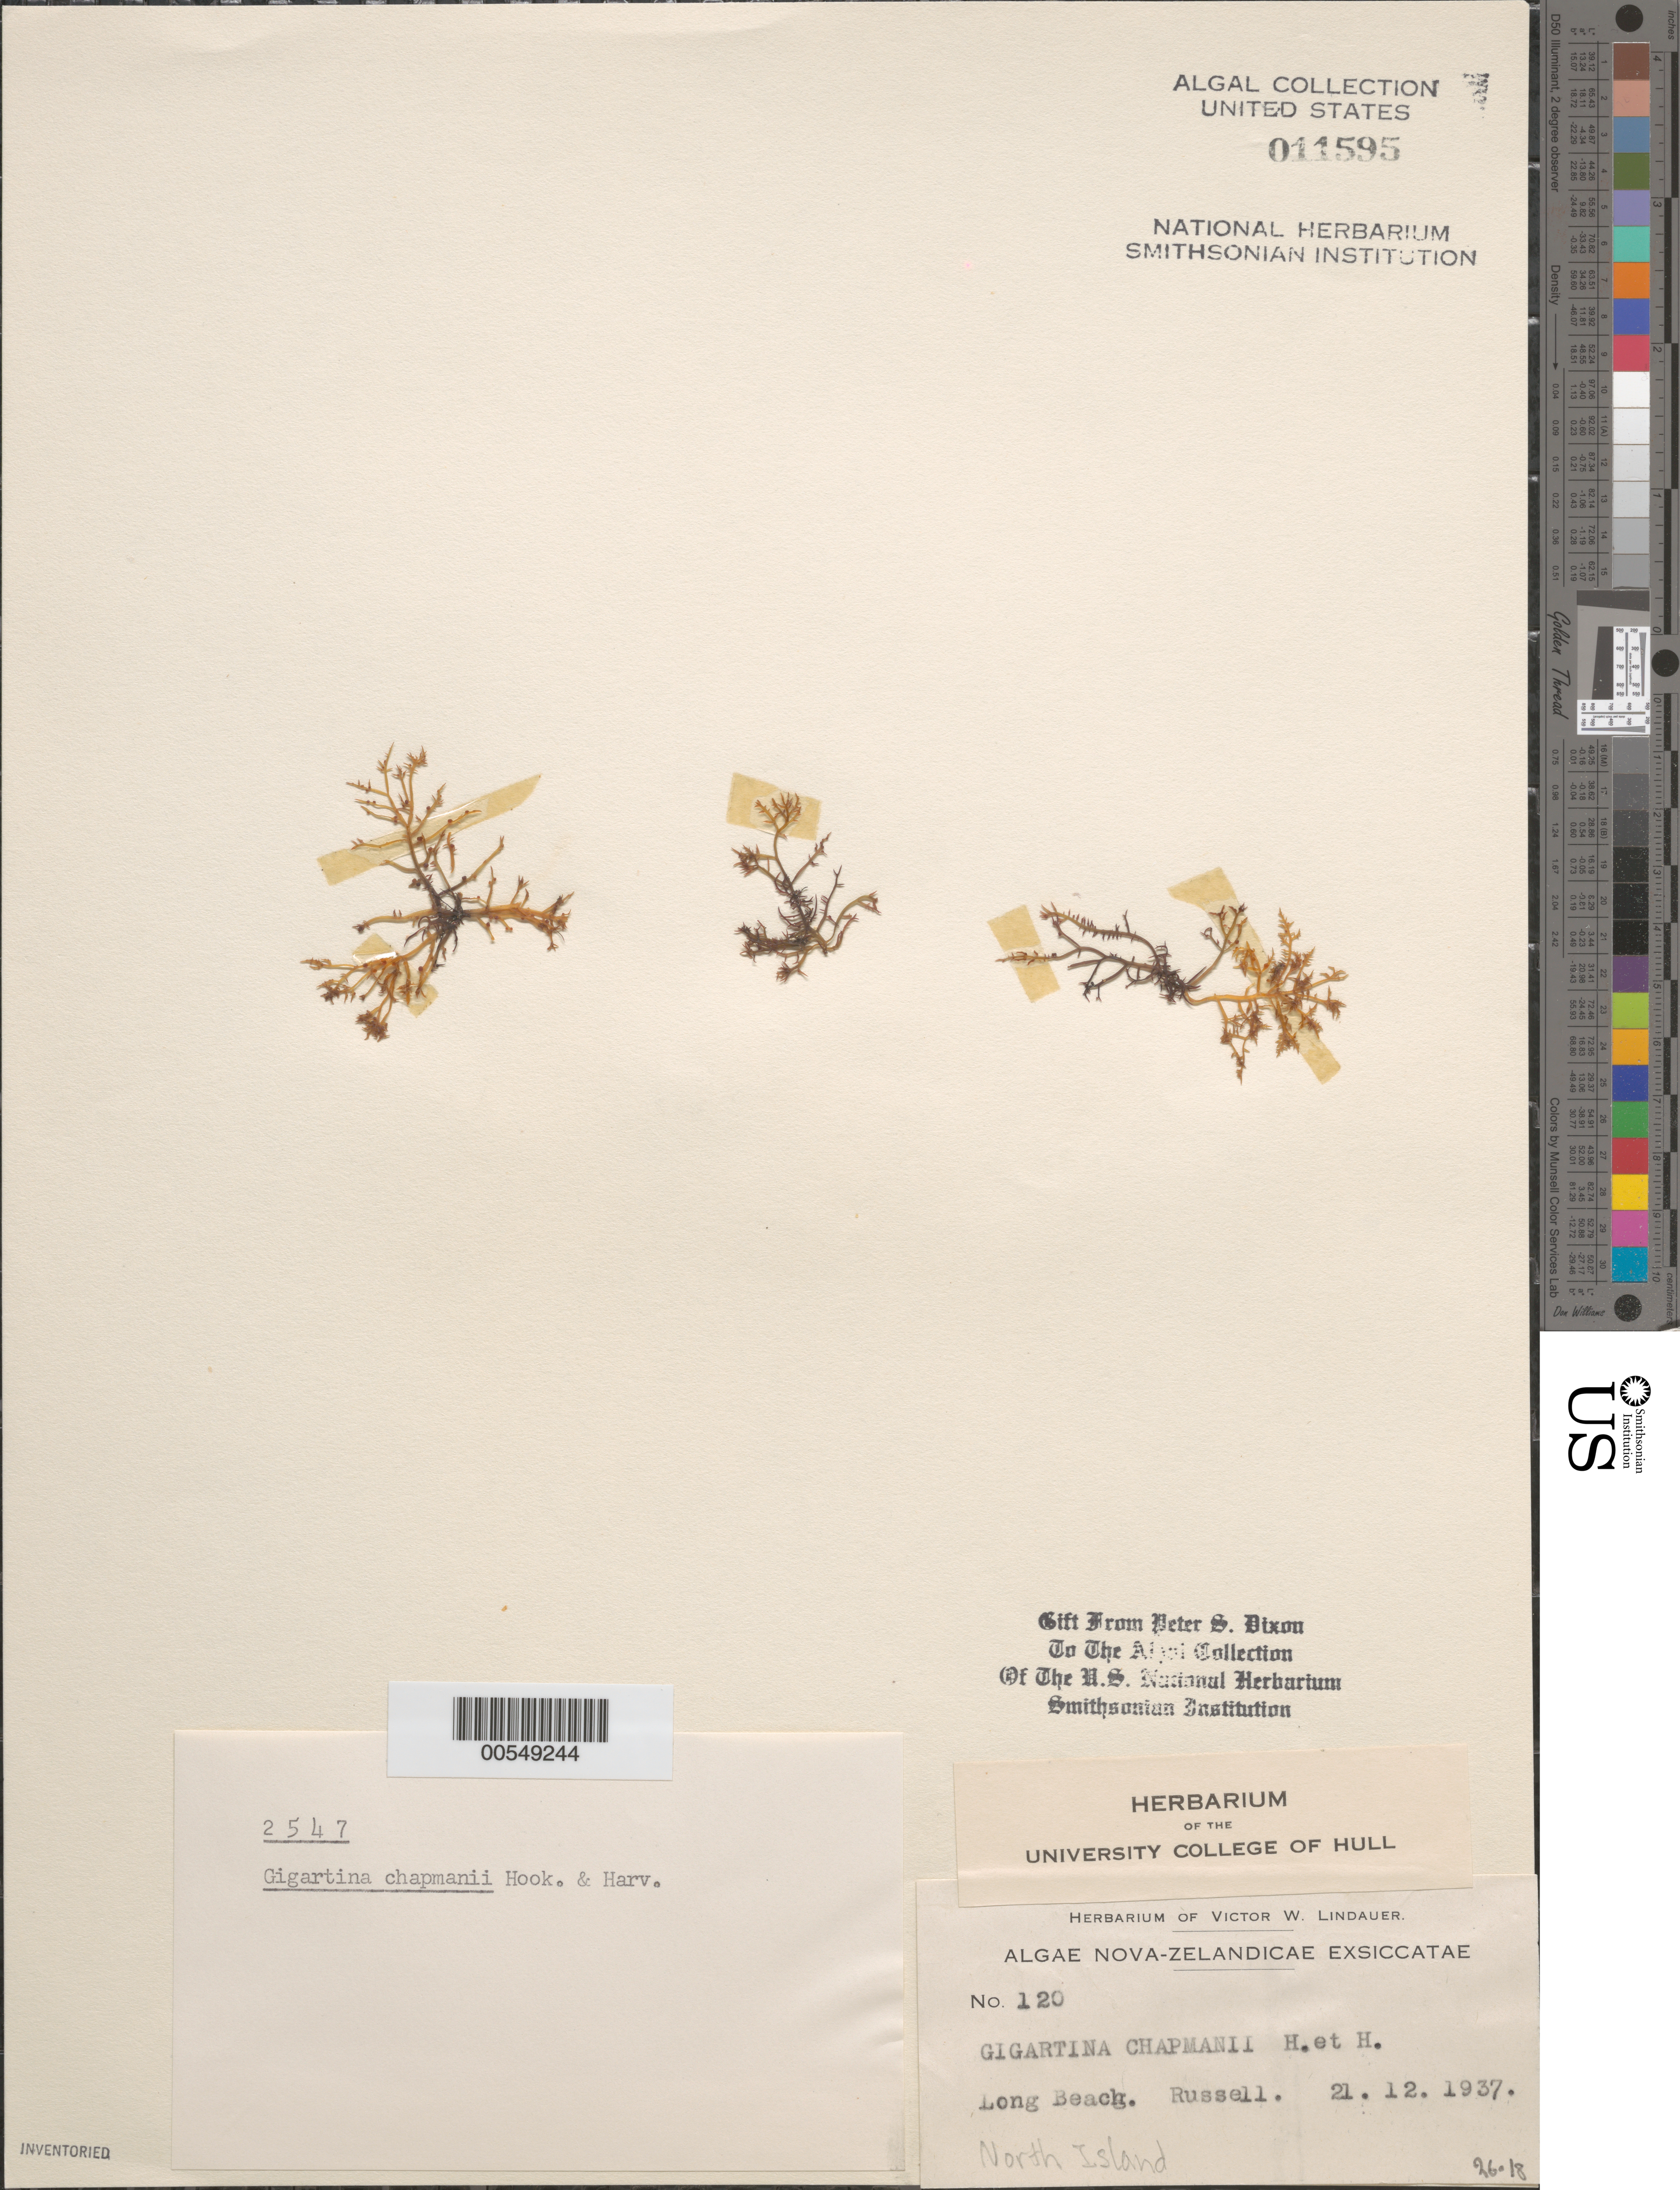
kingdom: Plantae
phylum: Rhodophyta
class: Florideophyceae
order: Gigartinales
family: Gigartinaceae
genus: Chondracanthus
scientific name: Chondracanthus chapmanii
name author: (Hooker f. & Harvey) Fredericq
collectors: V. Lindauer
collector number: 120 & PSD 2547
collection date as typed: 21 Dec 1937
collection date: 1937-12-21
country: New Zealand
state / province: Northland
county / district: Far North District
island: North Island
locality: Long Beach, Russell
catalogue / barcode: US 11595